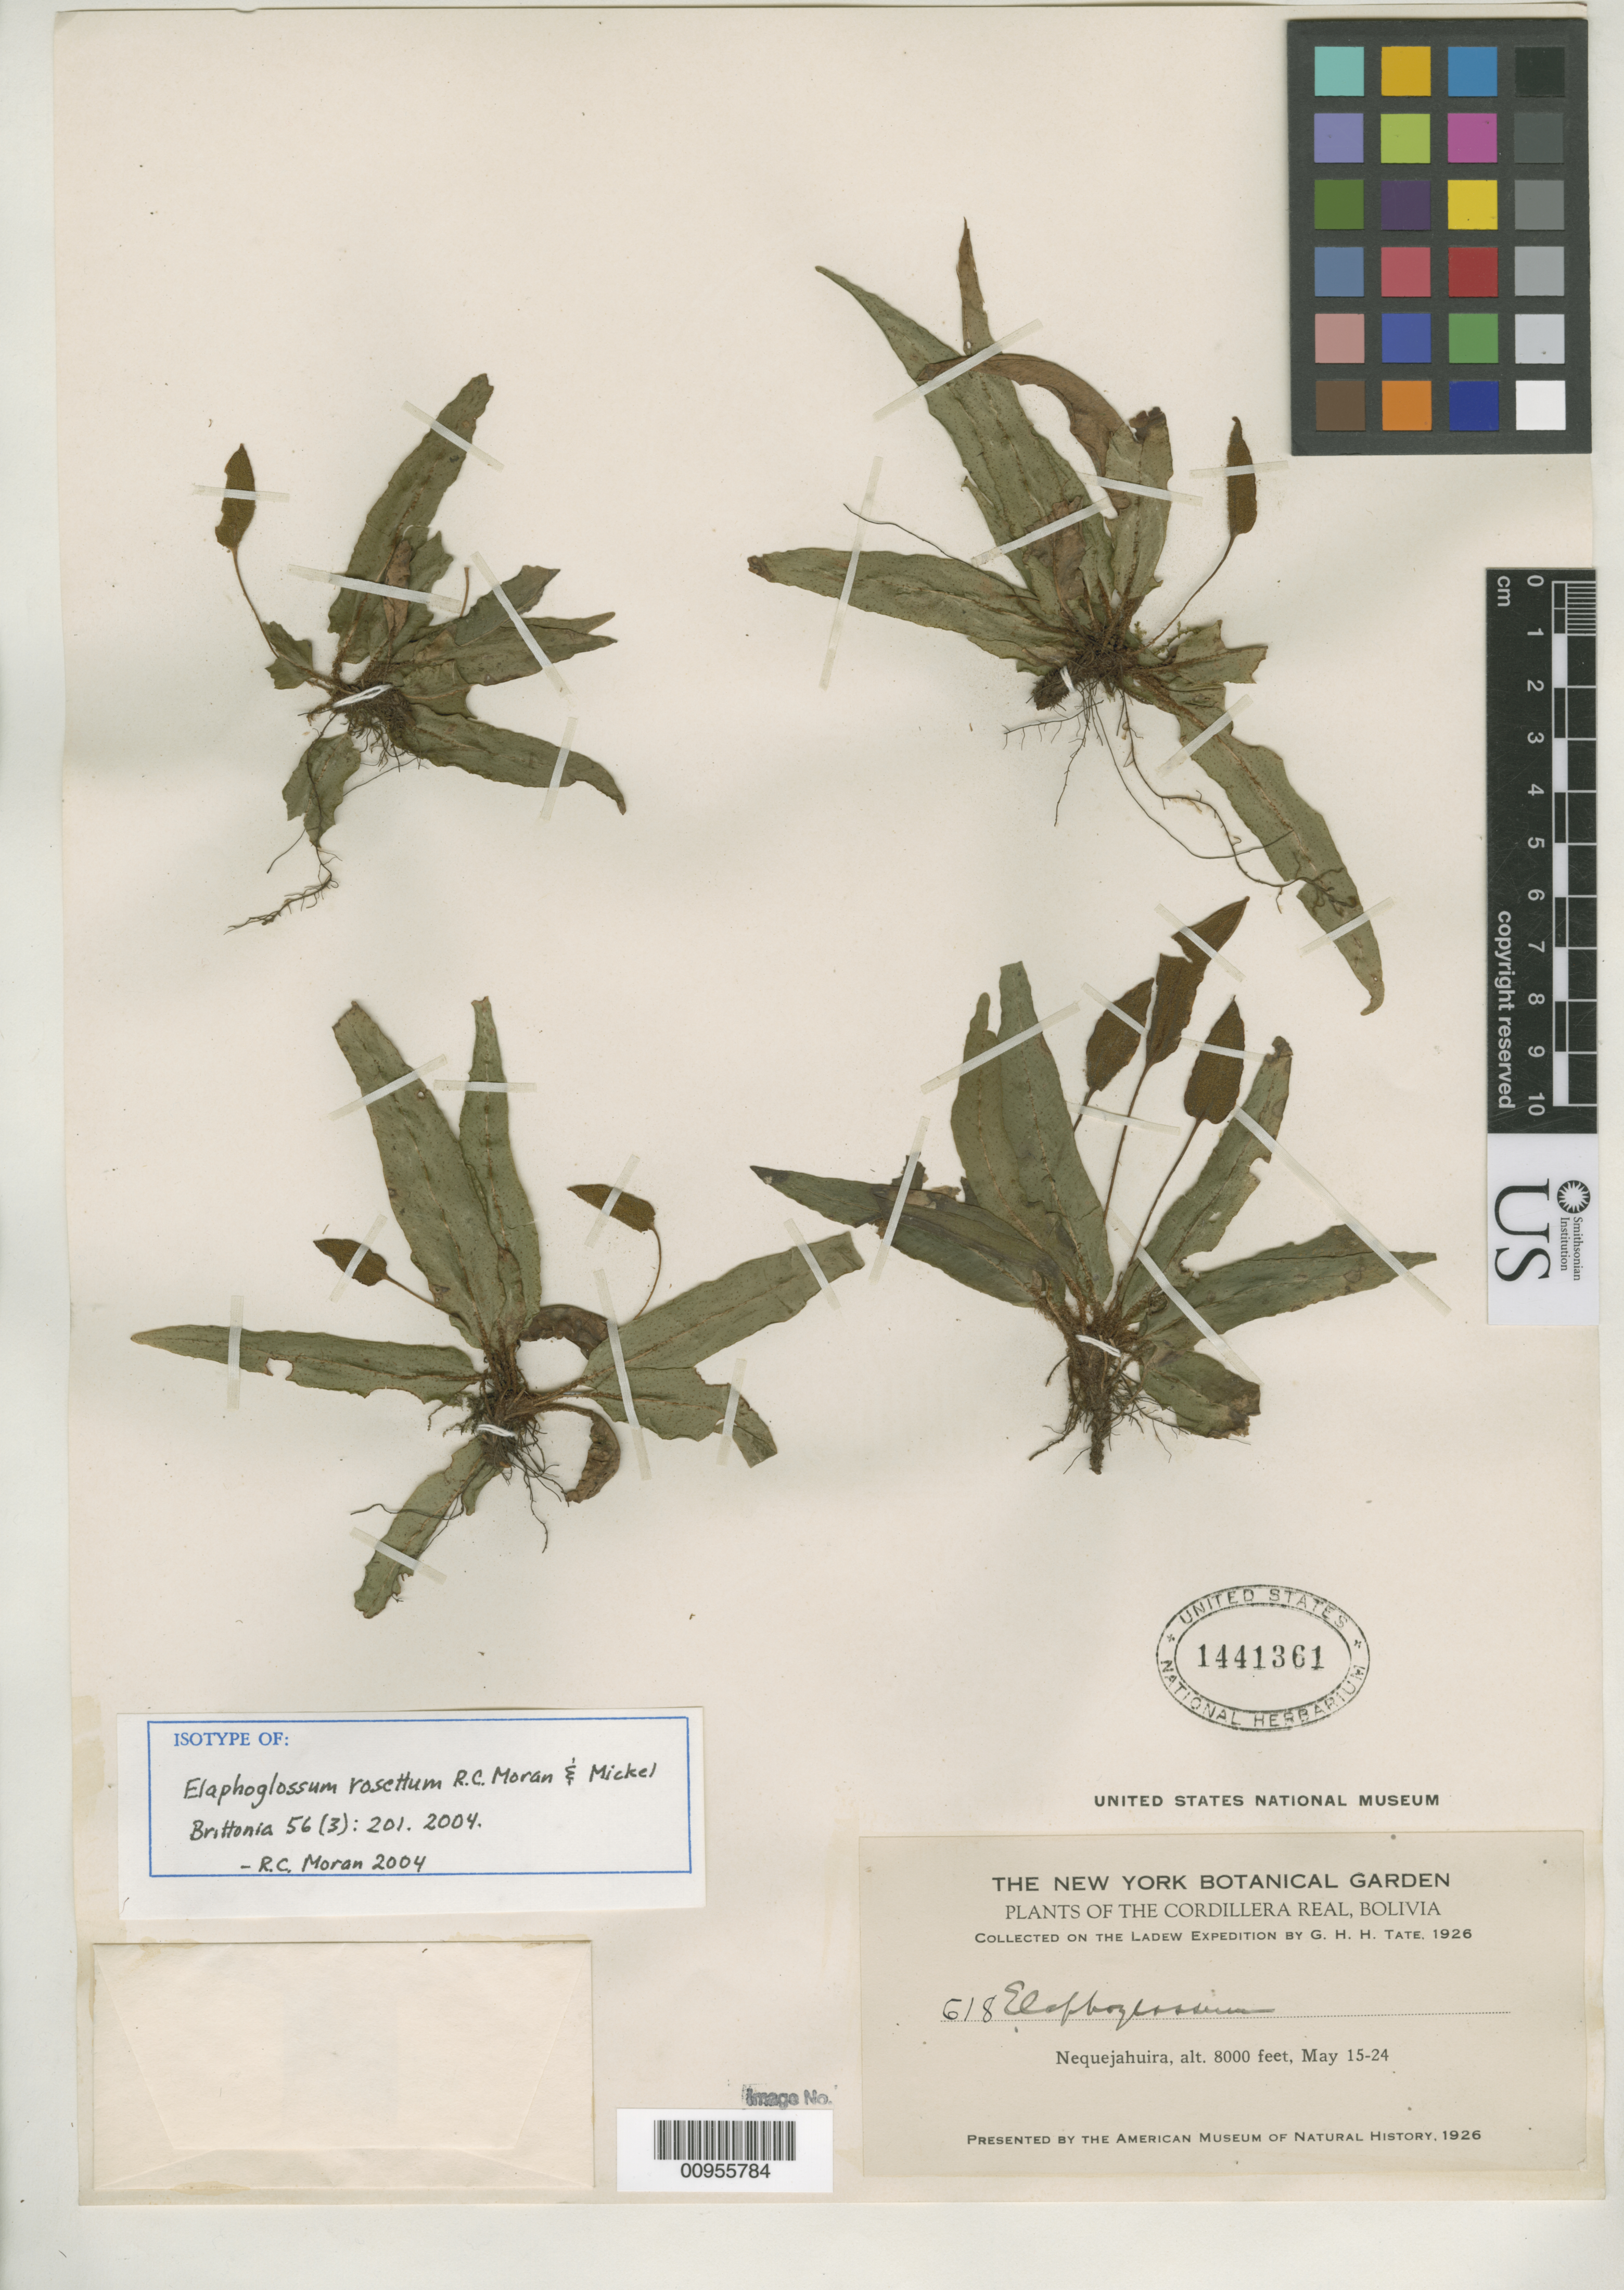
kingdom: Plantae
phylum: Tracheophyta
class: Polypodiopsida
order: Polypodiales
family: Dryopteridaceae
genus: Elaphoglossum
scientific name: Elaphoglossum rosettum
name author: R.C. Moran & Mickel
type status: Isotype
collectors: G. H. H.Tate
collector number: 618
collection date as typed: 15 May 1926 to 24 May 1926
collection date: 1926-05-15/1926-05-24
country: Bolivia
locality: Cordillera Real, Nequejahuira.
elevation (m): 2438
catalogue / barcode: US 1441361